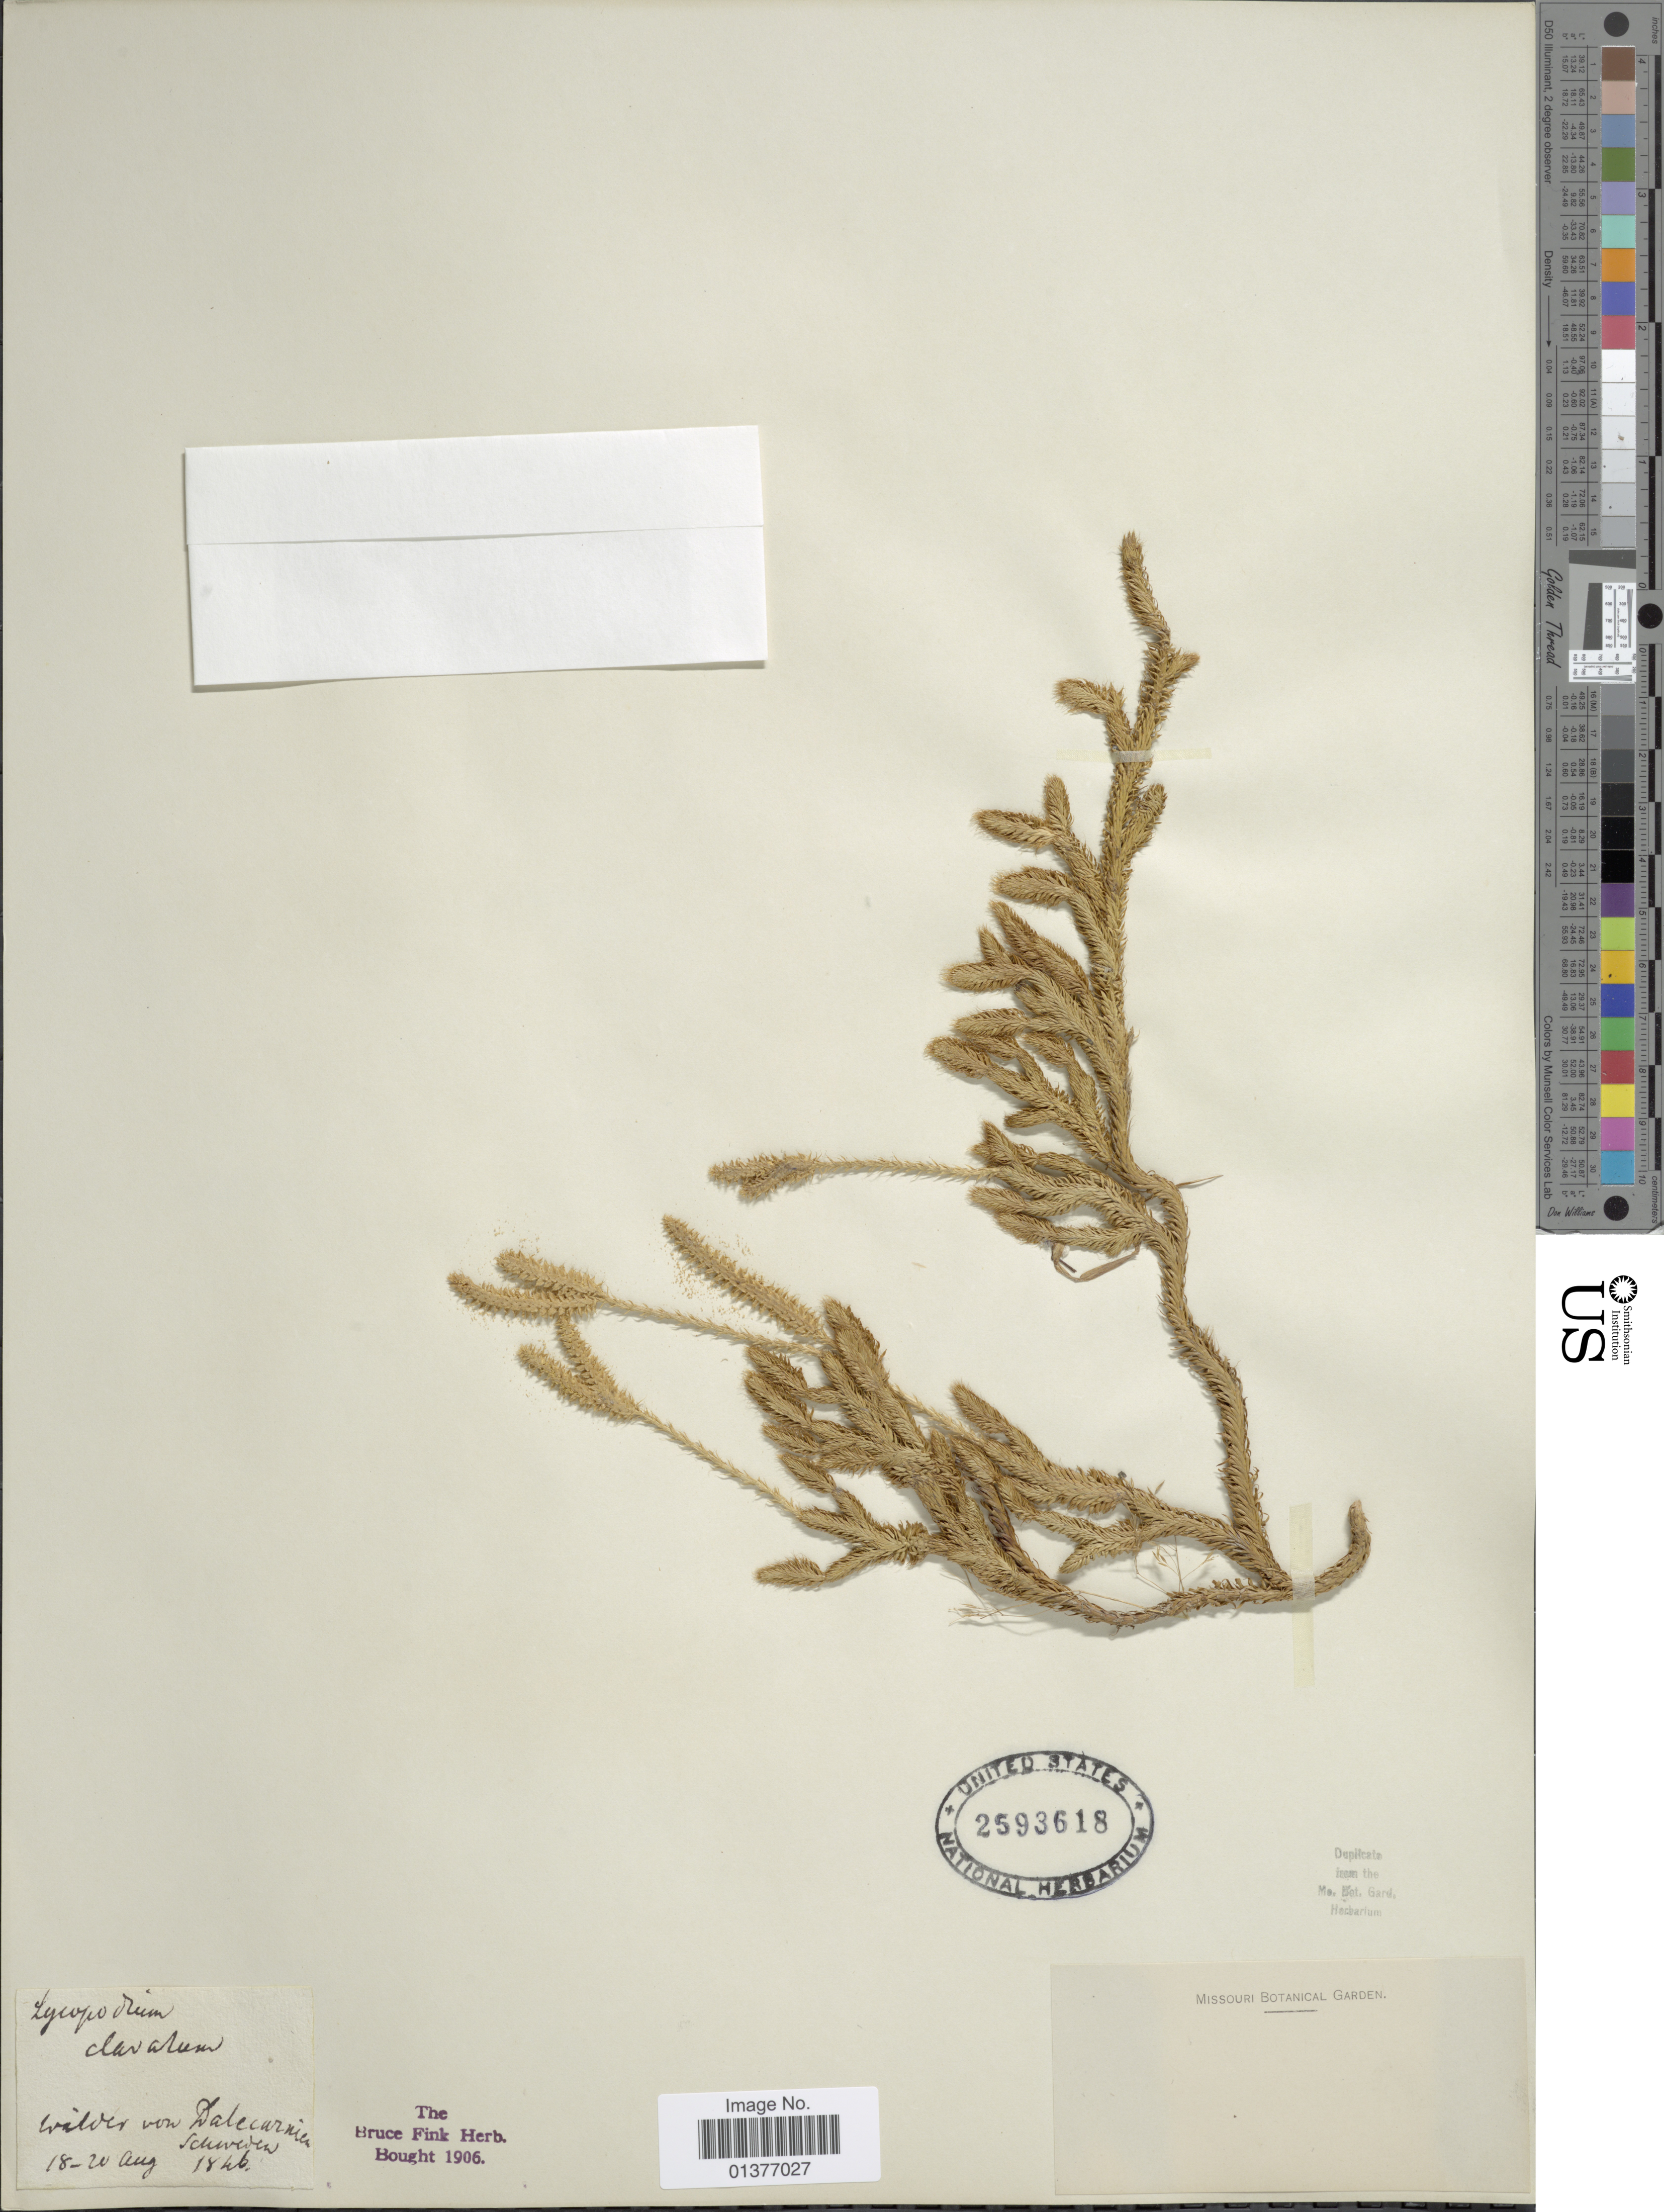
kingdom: Plantae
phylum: Tracheophyta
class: Lycopodiopsida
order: Lycopodiales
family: Lycopodiaceae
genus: Lycopodium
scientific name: Lycopodium clavatum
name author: L.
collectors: ex herb. Bruce Fink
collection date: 1846-08-18/1846-08-20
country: Sweden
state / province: Dalarna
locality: Walder von Dalecarnien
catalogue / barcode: US 2593618